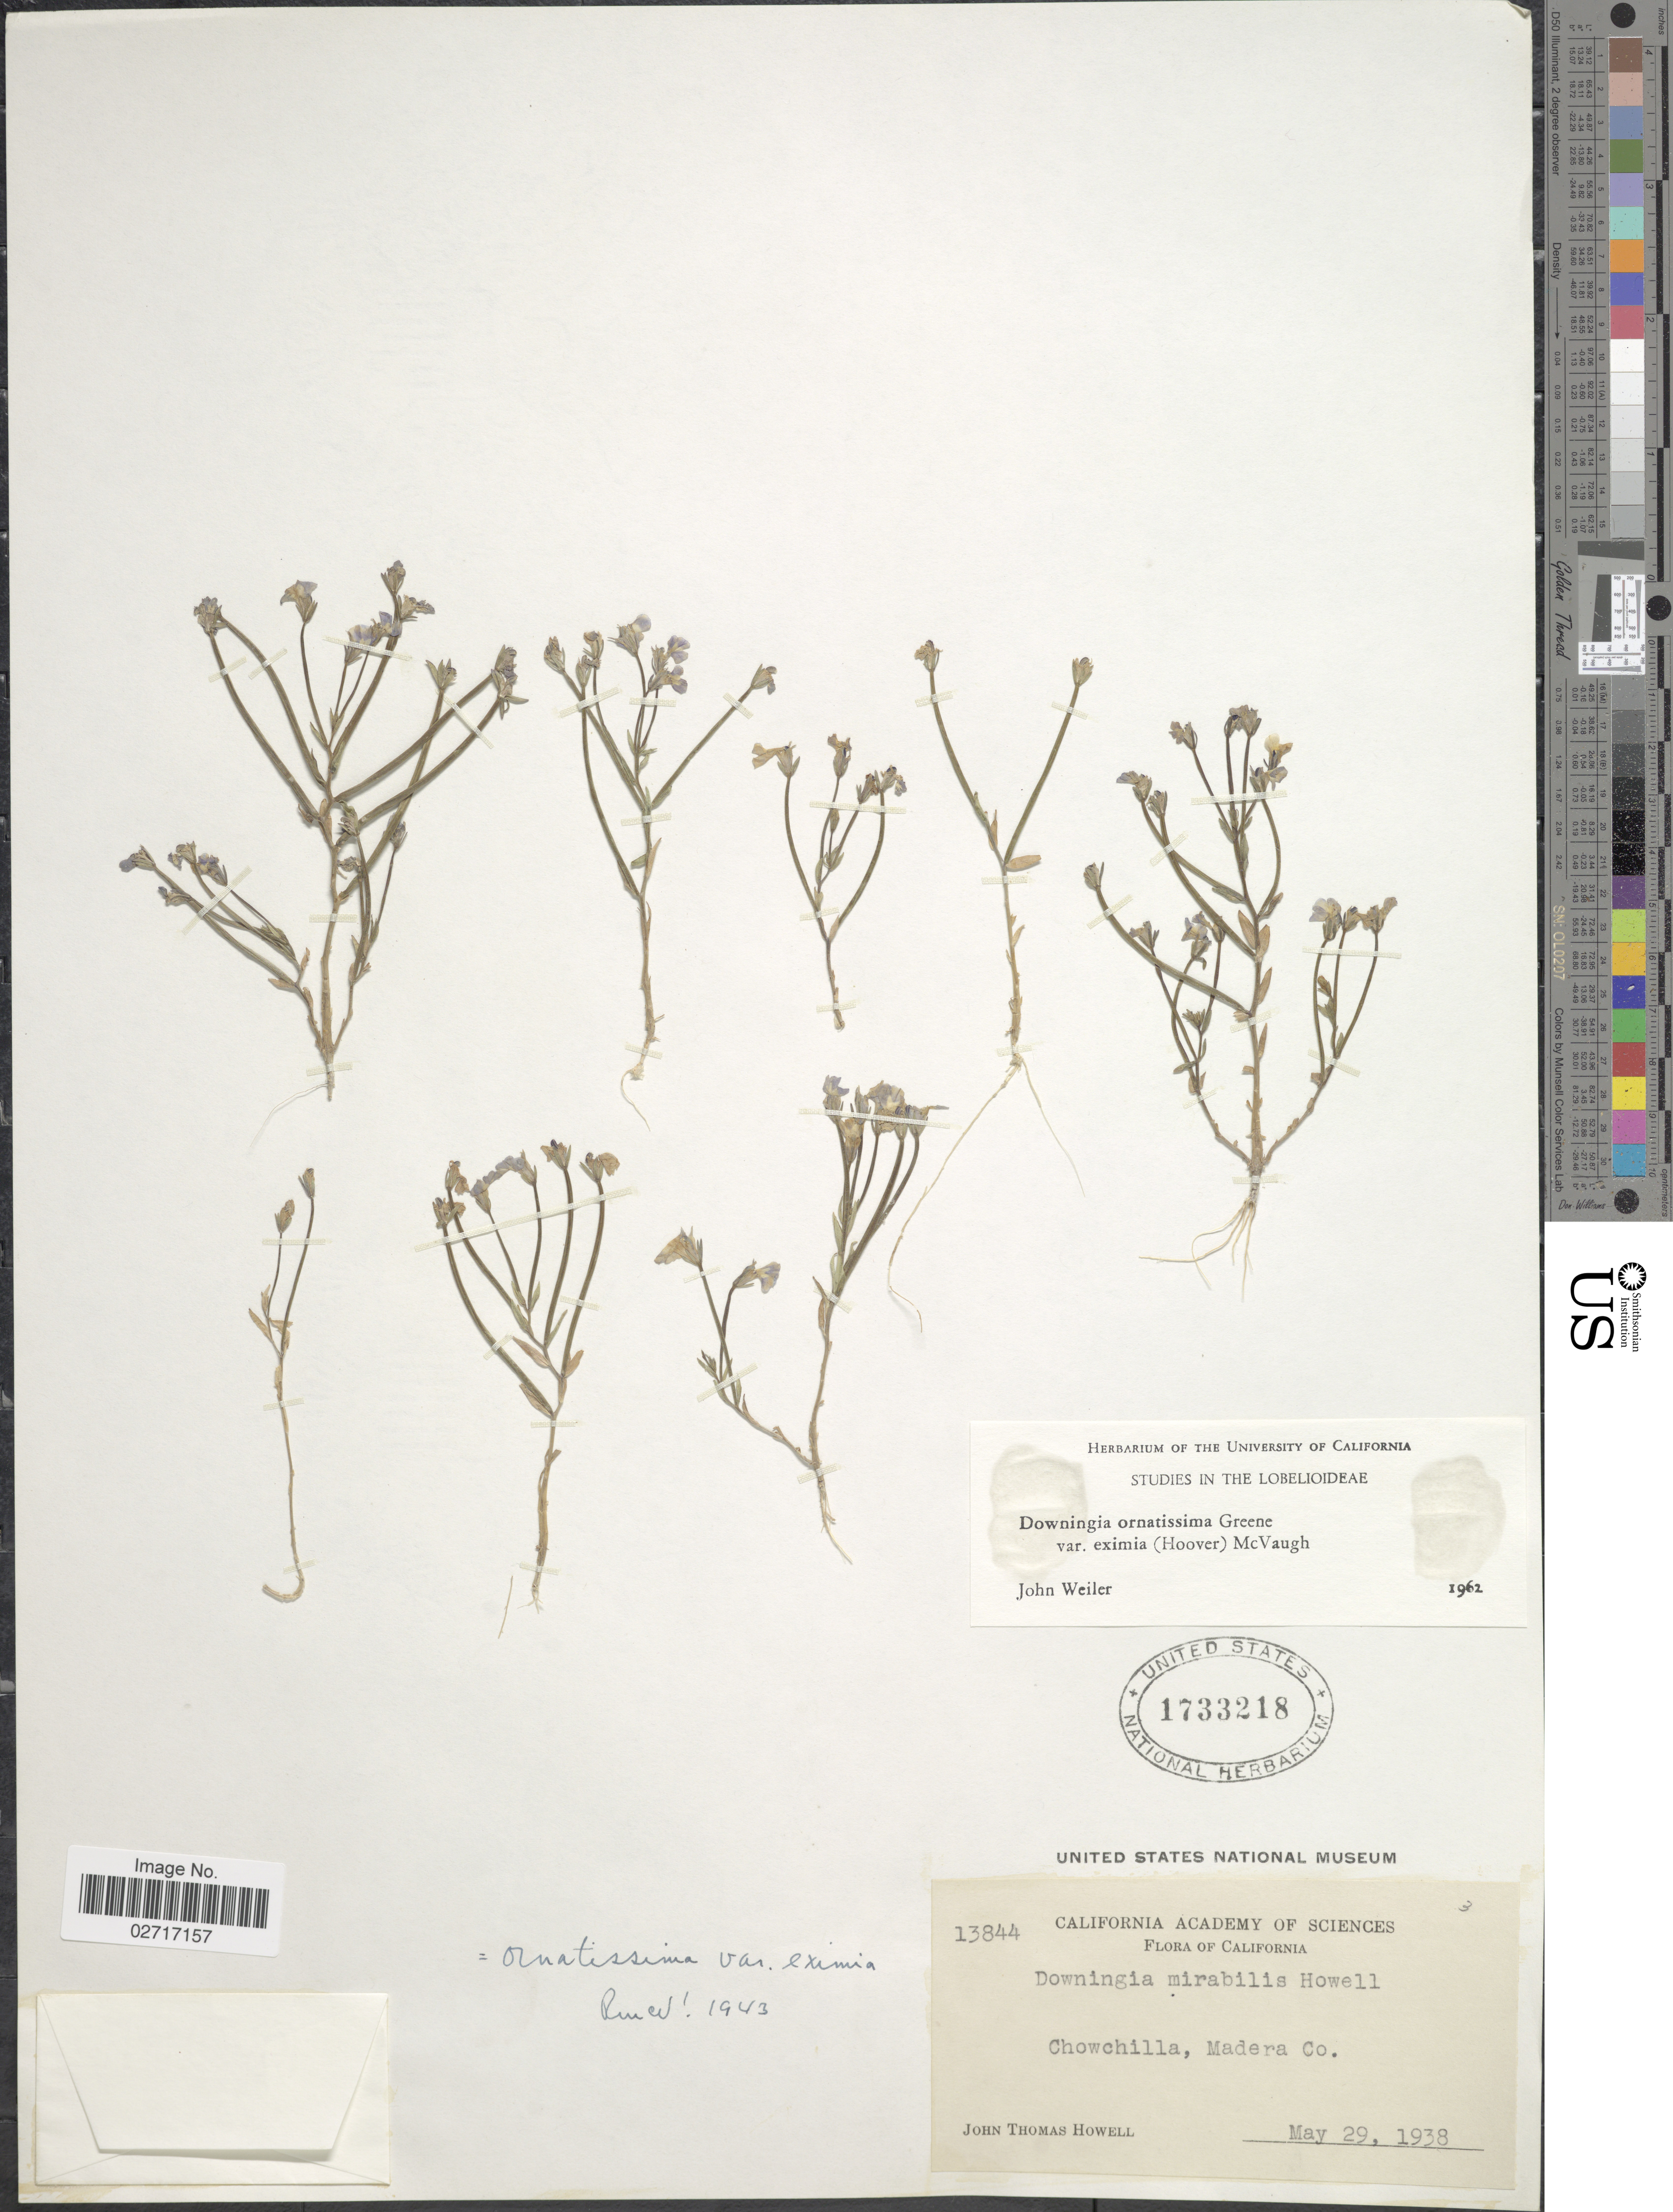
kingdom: Plantae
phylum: Tracheophyta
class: Magnoliopsida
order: Asterales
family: Campanulaceae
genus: Downingia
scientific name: Downingia ornatissima var. eximia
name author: (Hoover) McVaugh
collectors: J. T. Howell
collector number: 13844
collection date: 1938-05-29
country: United States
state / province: California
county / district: Madera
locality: Chowchilla, Madera Co.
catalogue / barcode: US 1733218